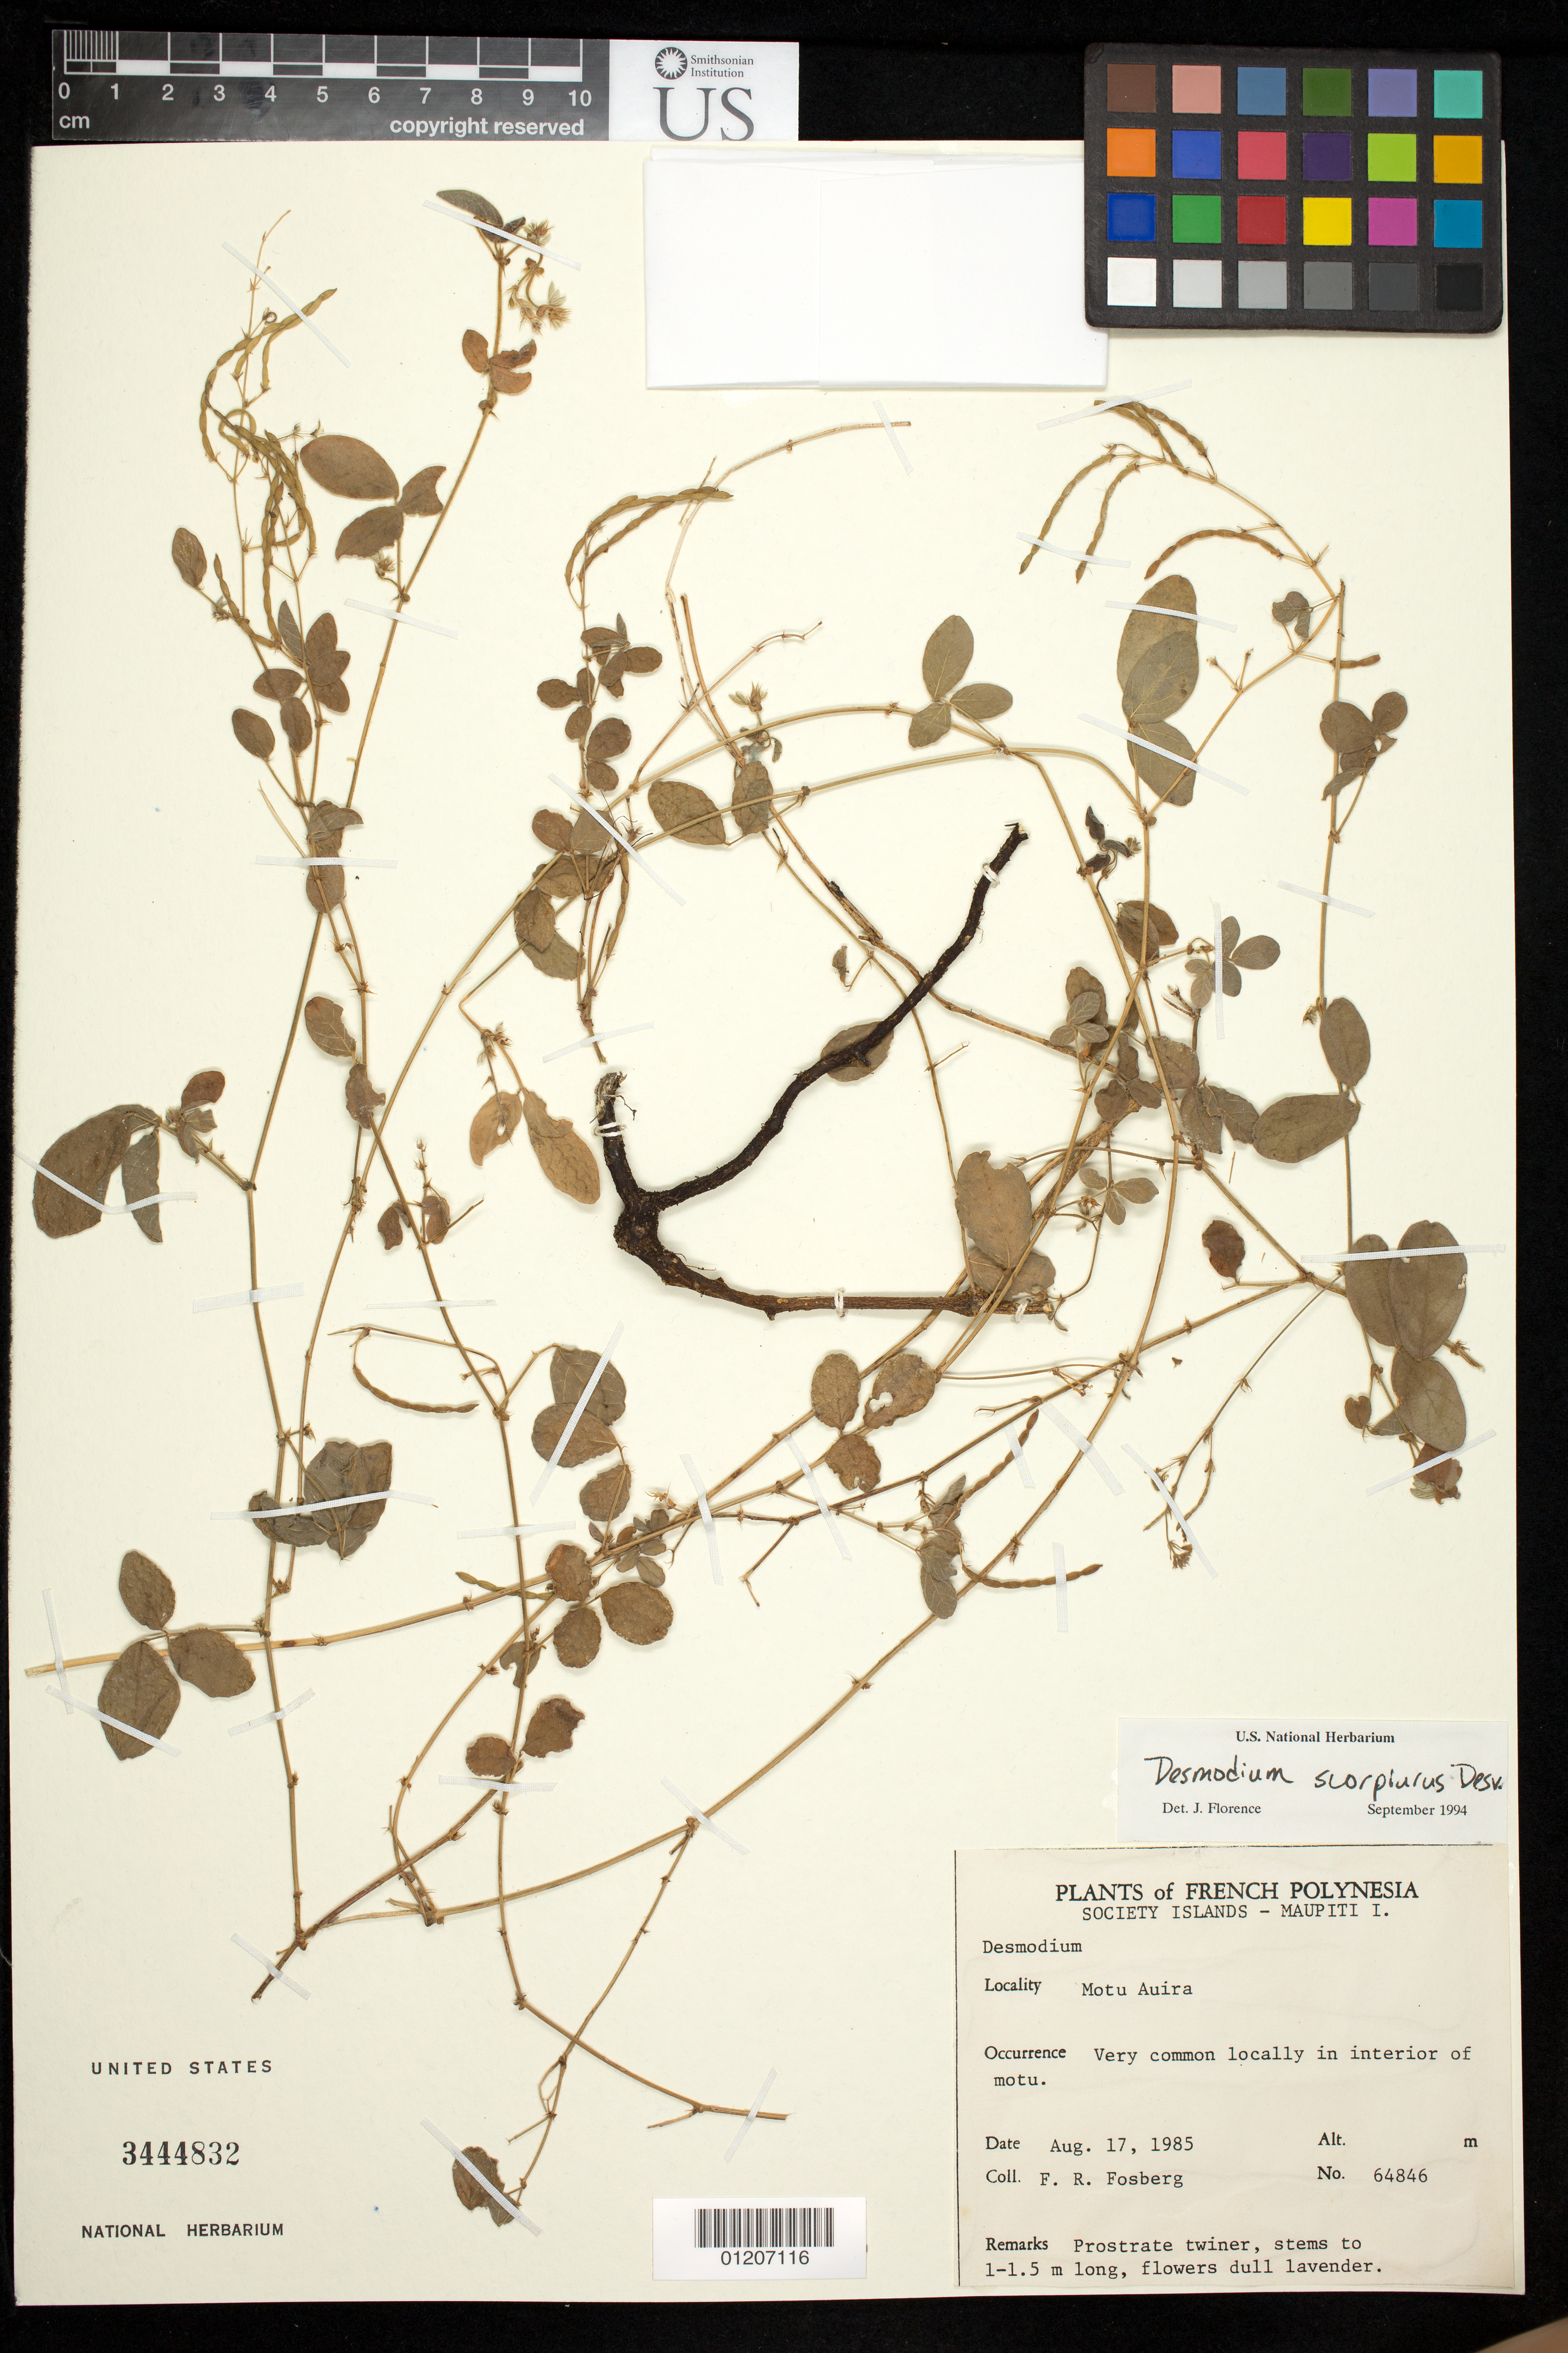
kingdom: Plantae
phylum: Tracheophyta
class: Magnoliopsida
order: Fabales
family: Fabaceae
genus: Desmodium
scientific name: Desmodium scorpiurus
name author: (Sw.) Desv. ex DC.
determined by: Florence, J.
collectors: F. R. Fosberg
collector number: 64846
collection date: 1985-08-17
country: French Polynesia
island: Maupiti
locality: Interior of Motu Auira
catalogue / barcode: US 3444832